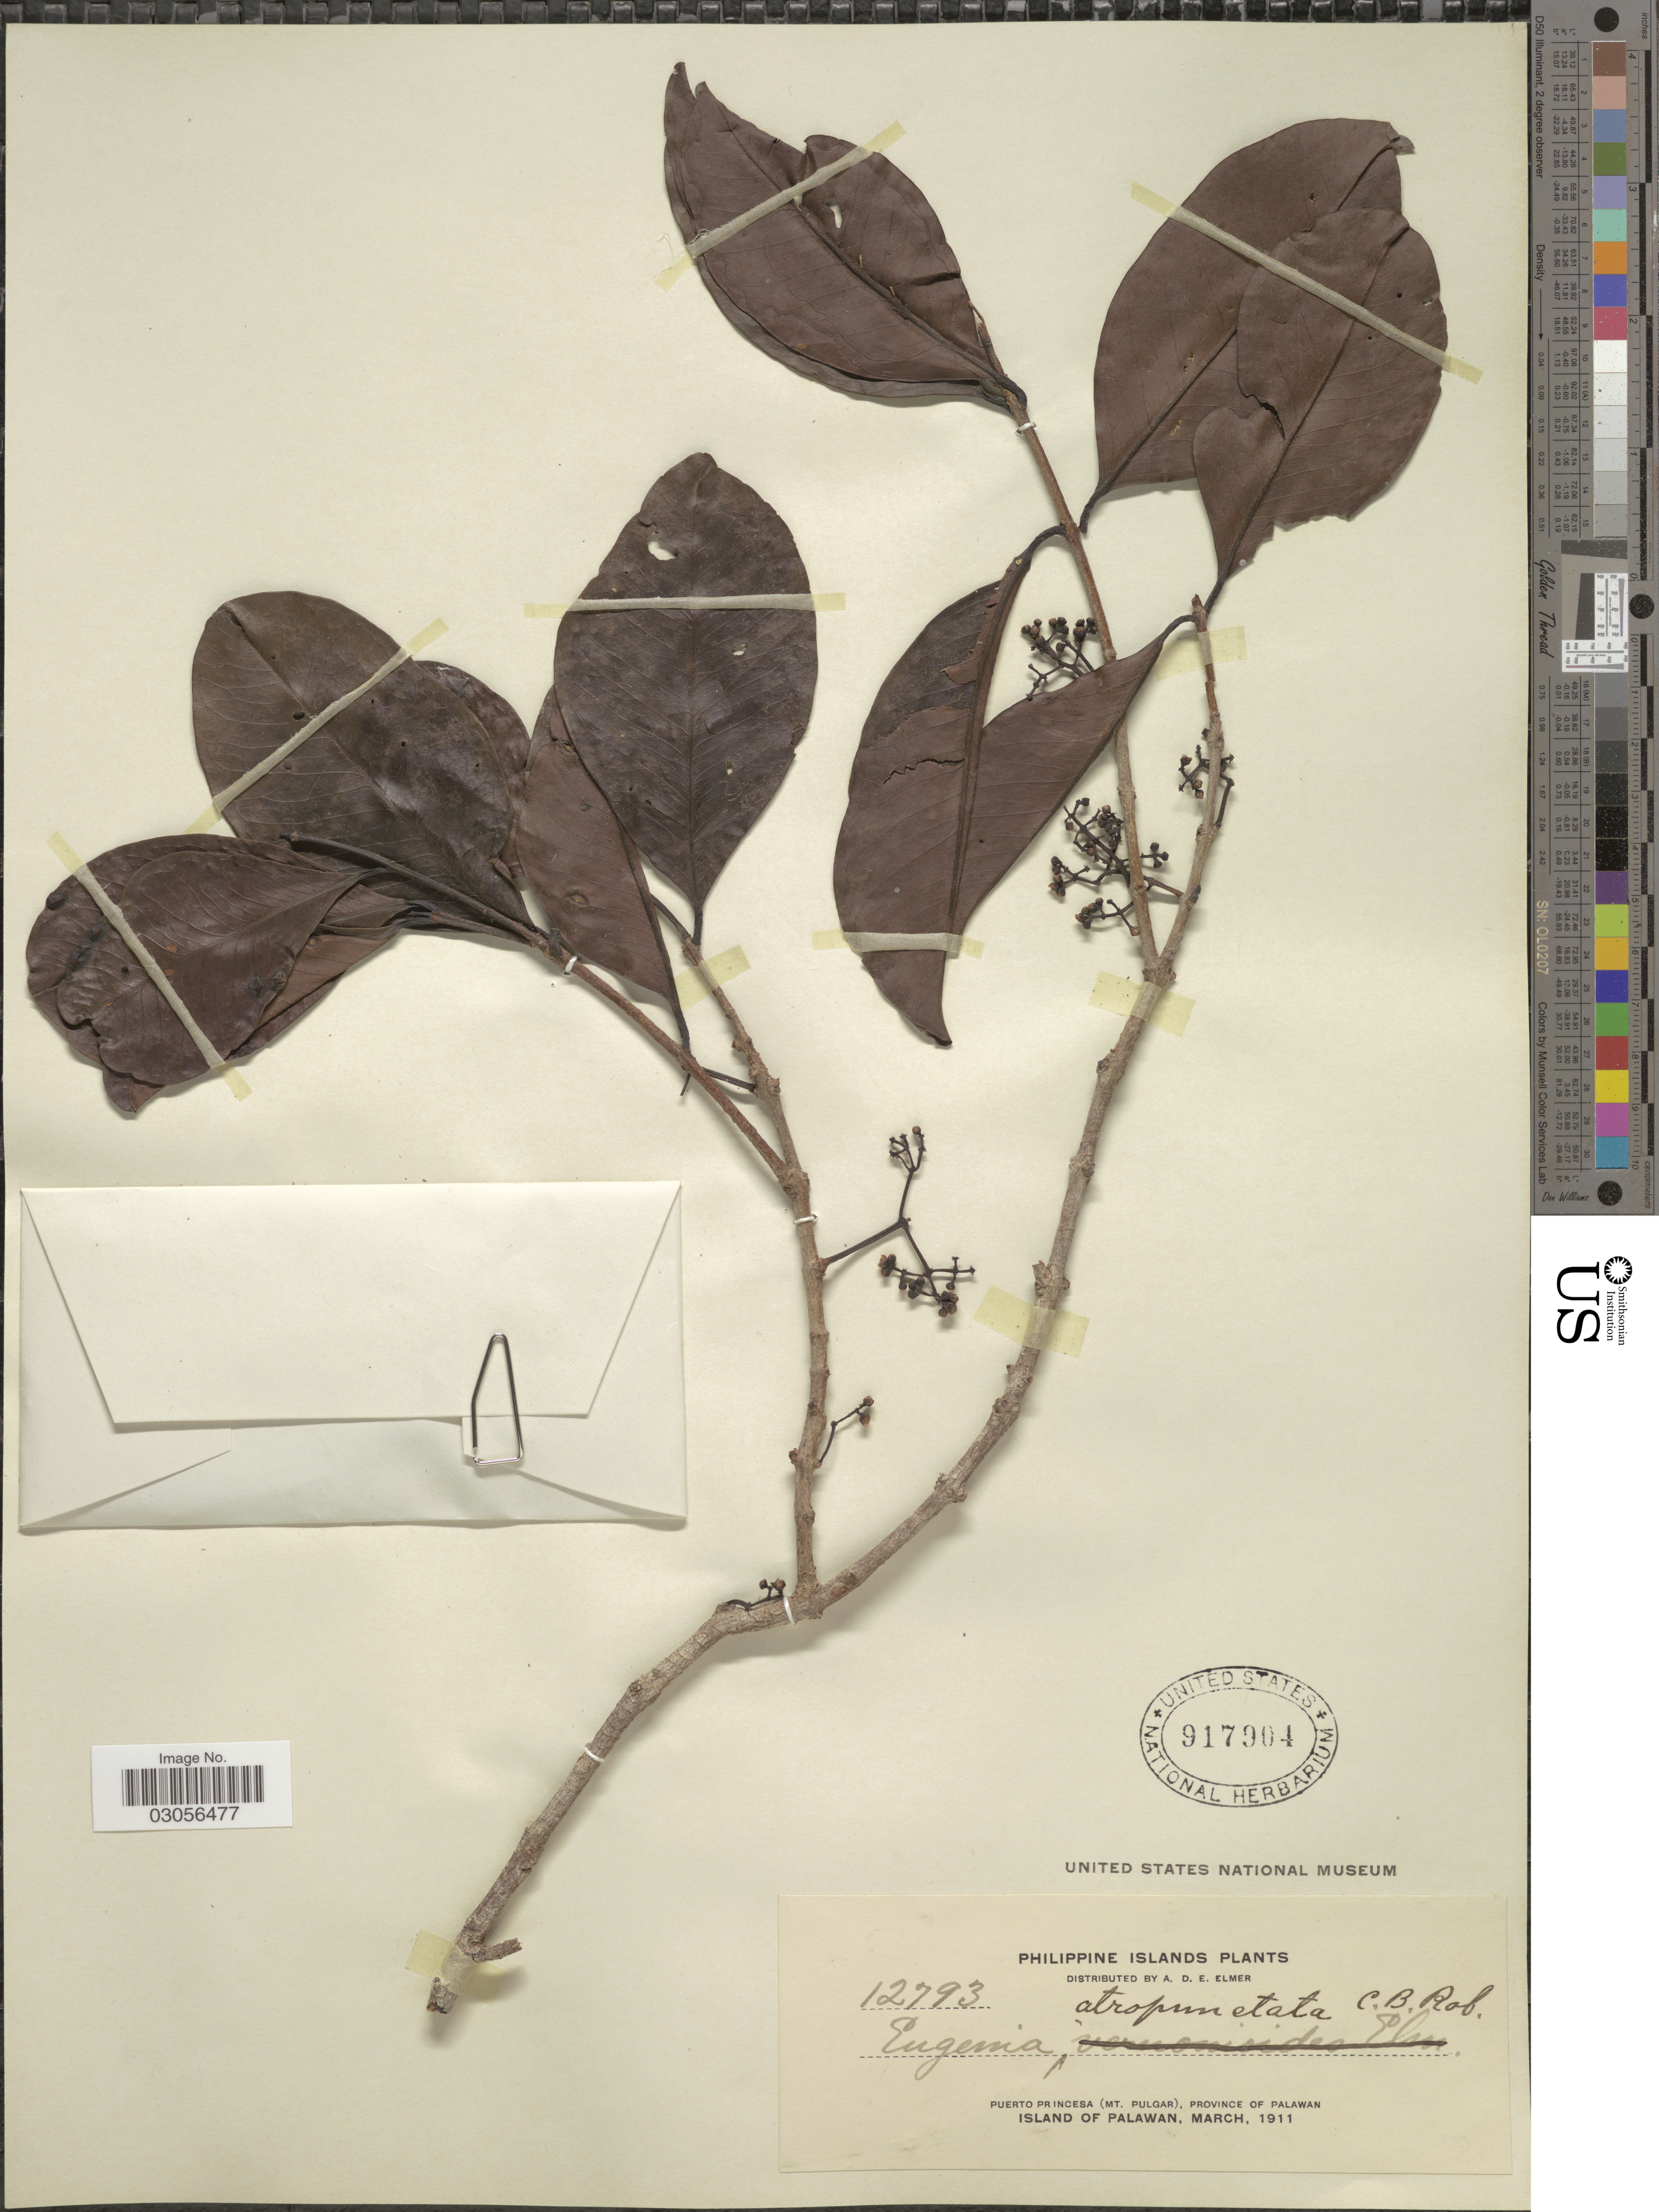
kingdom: Plantae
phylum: Tracheophyta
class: Magnoliopsida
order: Myrtales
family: Myrtaceae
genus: Syzygium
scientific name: Syzygium polyanthum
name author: (Wight) Walp.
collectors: A. D. E. Elmer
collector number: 12793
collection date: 1911-03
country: Philippines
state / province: Mimaropa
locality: Philippine Islands, Puerto Princesa (Mt. Pulgar), Province of Palawan, Island of Palawan.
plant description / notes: Check i.d. on this specimen; Elmer 12793 is cited as an isosyntype of Rinorea fasciculata var. minor Elmer (Violaceae!)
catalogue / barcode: US 917904